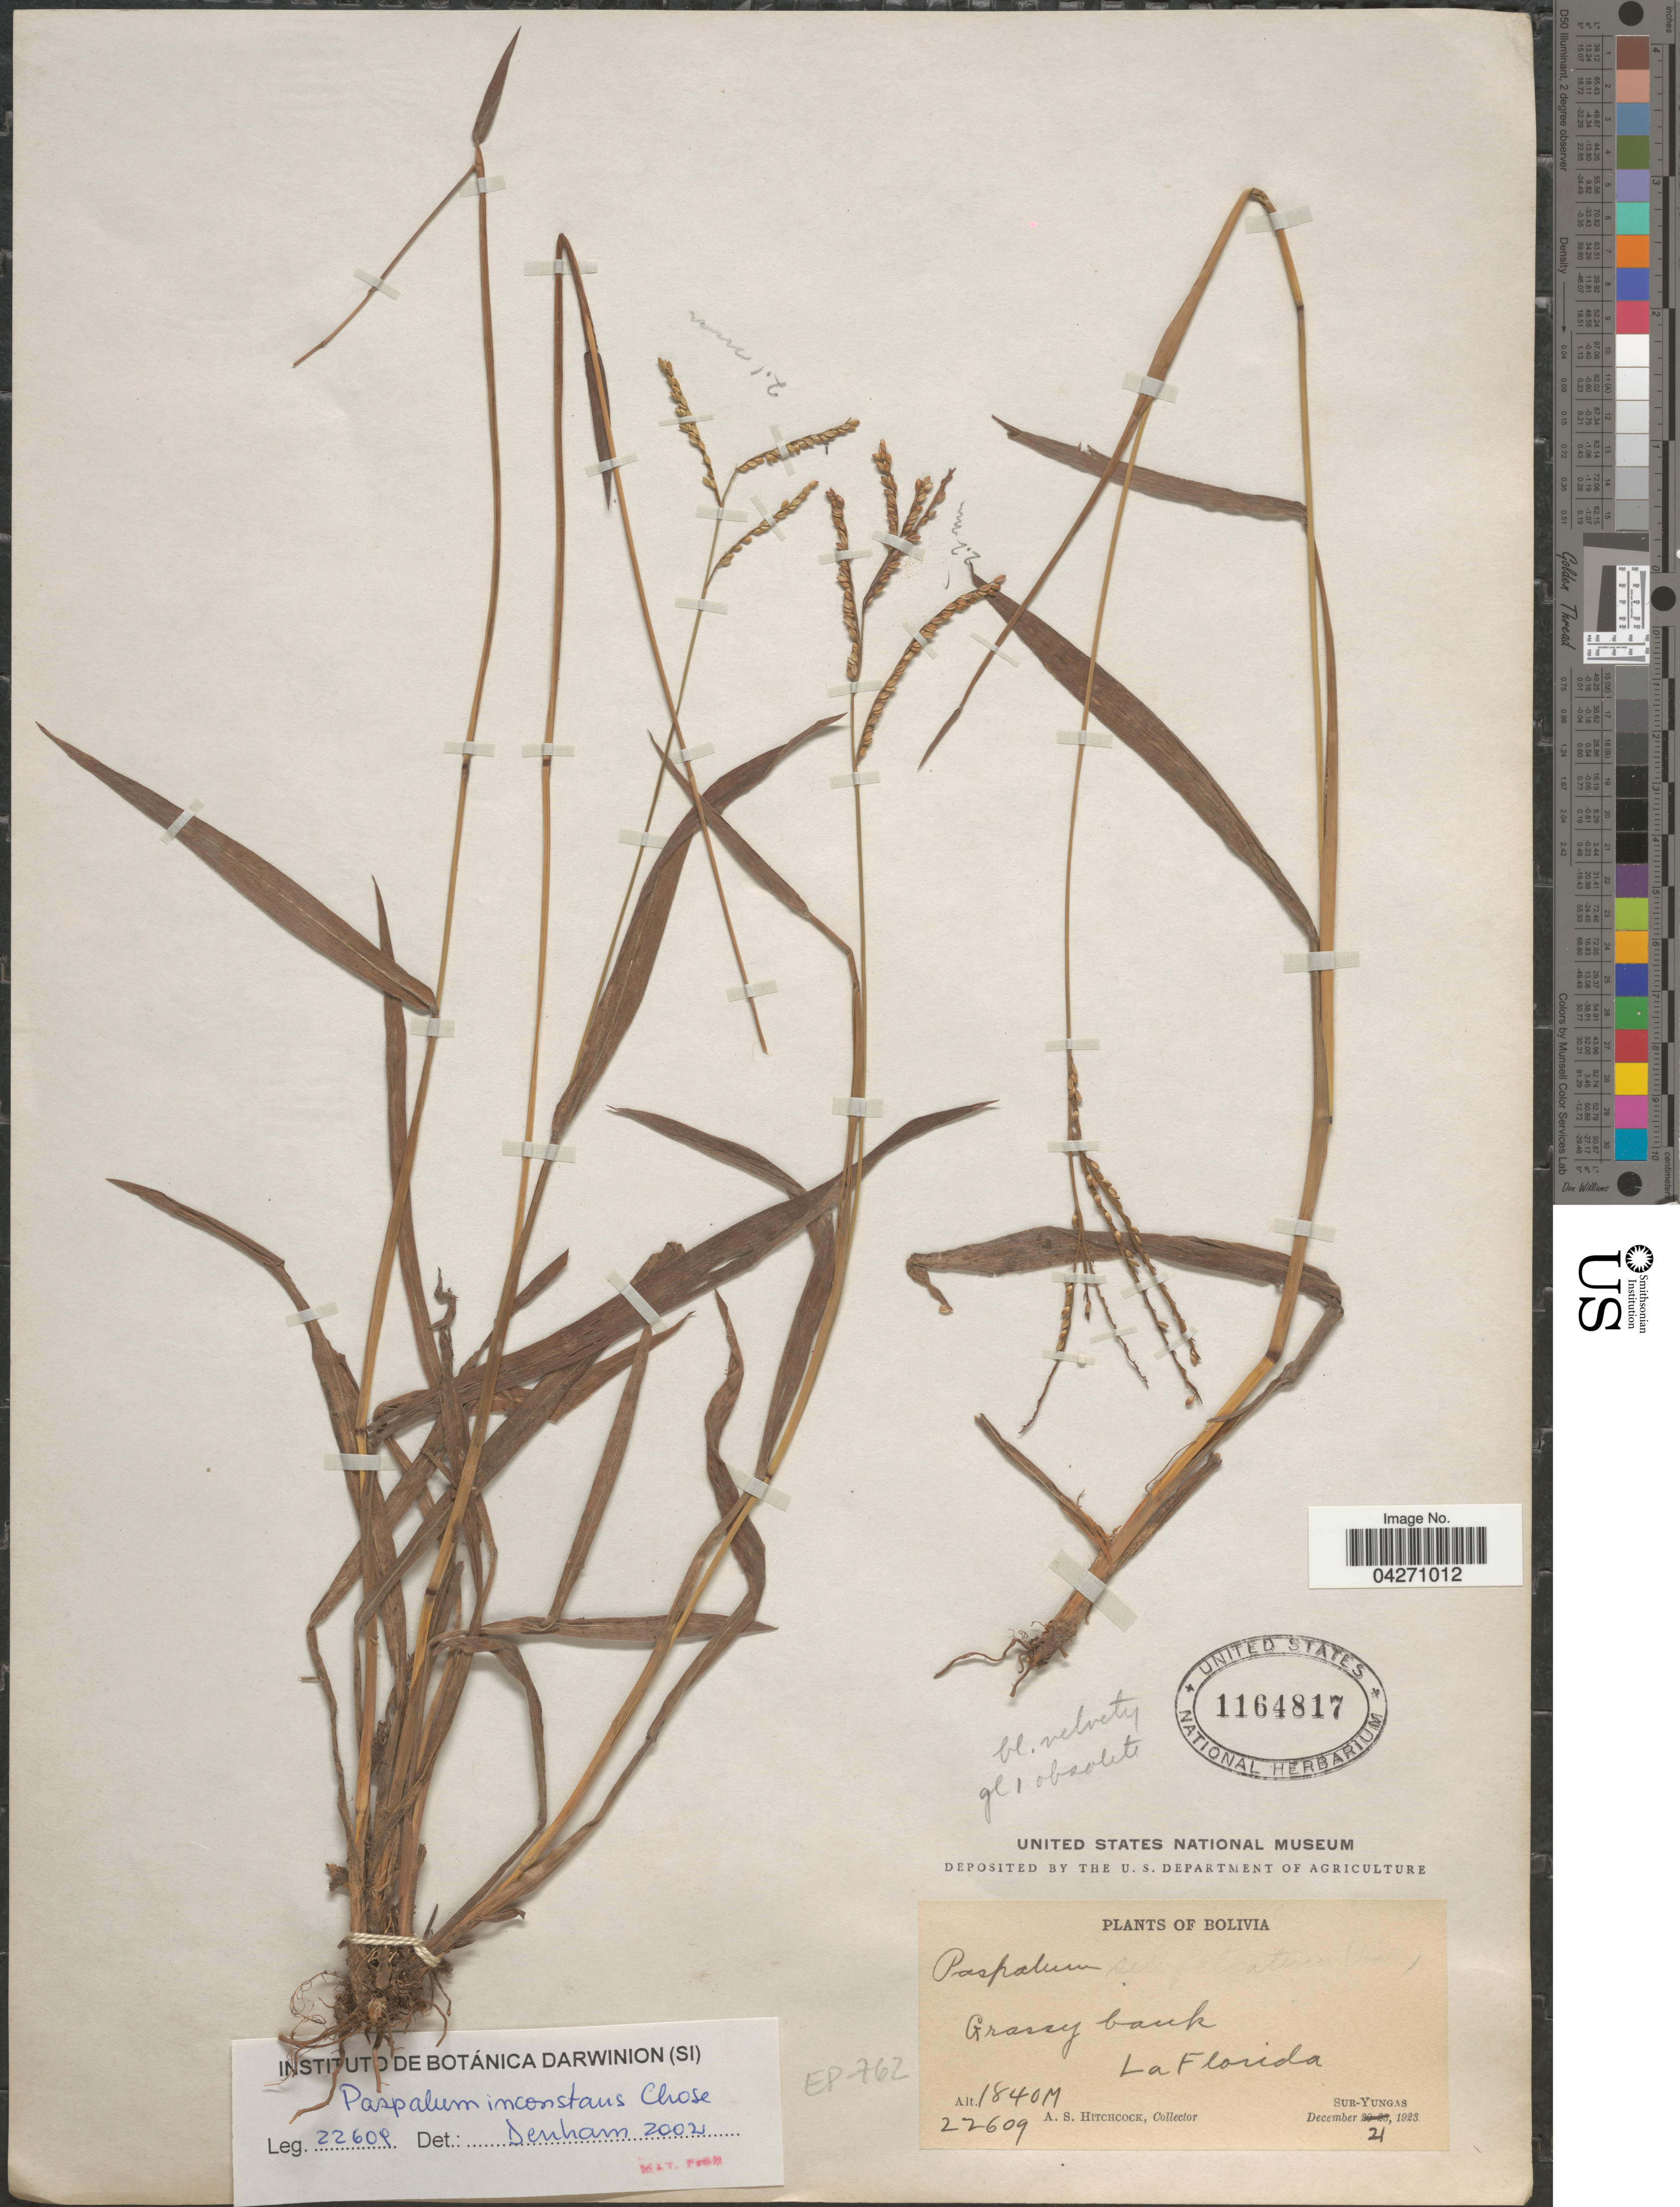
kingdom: Plantae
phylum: Tracheophyta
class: Liliopsida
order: Poales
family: Poaceae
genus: Paspalum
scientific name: Paspalum inconstans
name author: Chase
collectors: A. S. Hitchcock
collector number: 22609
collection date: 1923-12-21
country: Bolivia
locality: Grassy bank. La Florida. Sur-Yungas.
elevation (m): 1840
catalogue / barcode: US 1164817